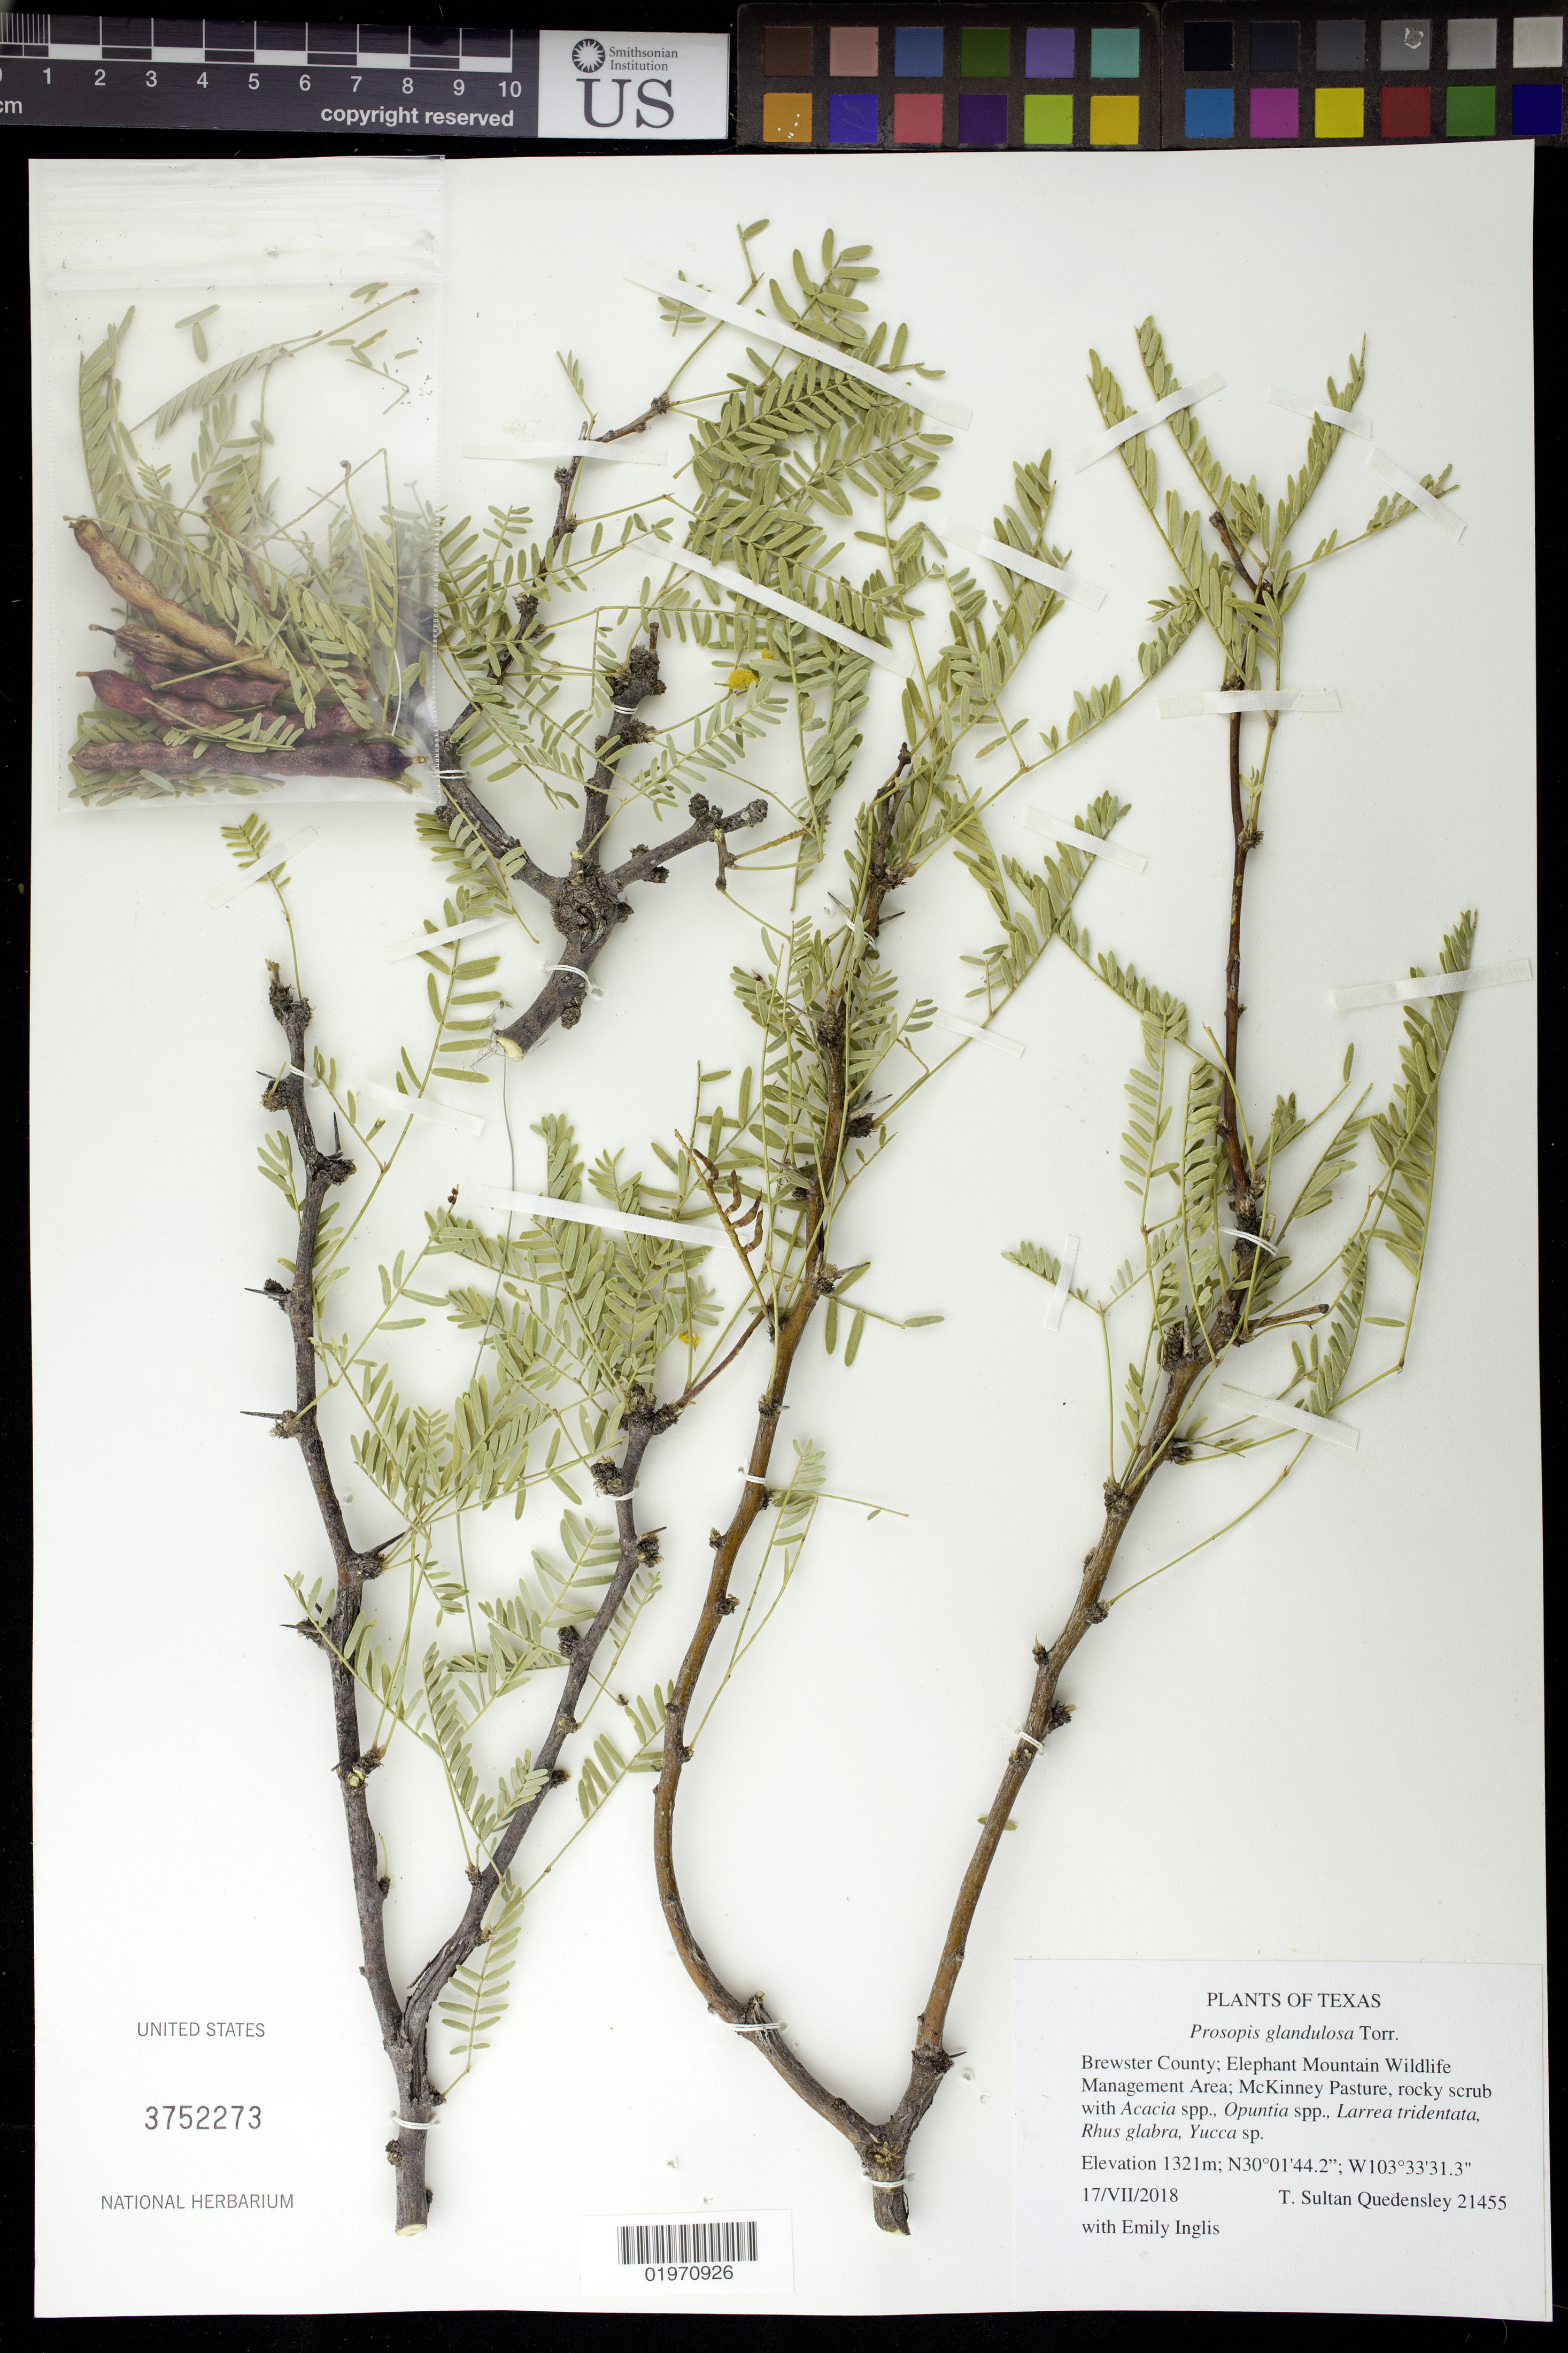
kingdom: Plantae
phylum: Tracheophyta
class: Magnoliopsida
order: Fabales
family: Fabaceae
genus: Neltuma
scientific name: Neltuma glandulosa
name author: (Torr.) Britton & Rose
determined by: Strong, Mark T., (BOT), Smithsonian Institution - National Museum of Natural History (UNITED STATES)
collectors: T. S. Quedensley & E. Inglis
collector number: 21455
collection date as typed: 17 Jul 2018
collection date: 2018-07-17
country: United States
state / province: Texas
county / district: Brewster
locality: Elephant Mountain Wildlife Management Area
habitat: Acacia spp., Opuntia spp., Larrea tridentata, Rhus glabra, Yucca sp.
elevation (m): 1321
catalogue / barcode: US 3752273